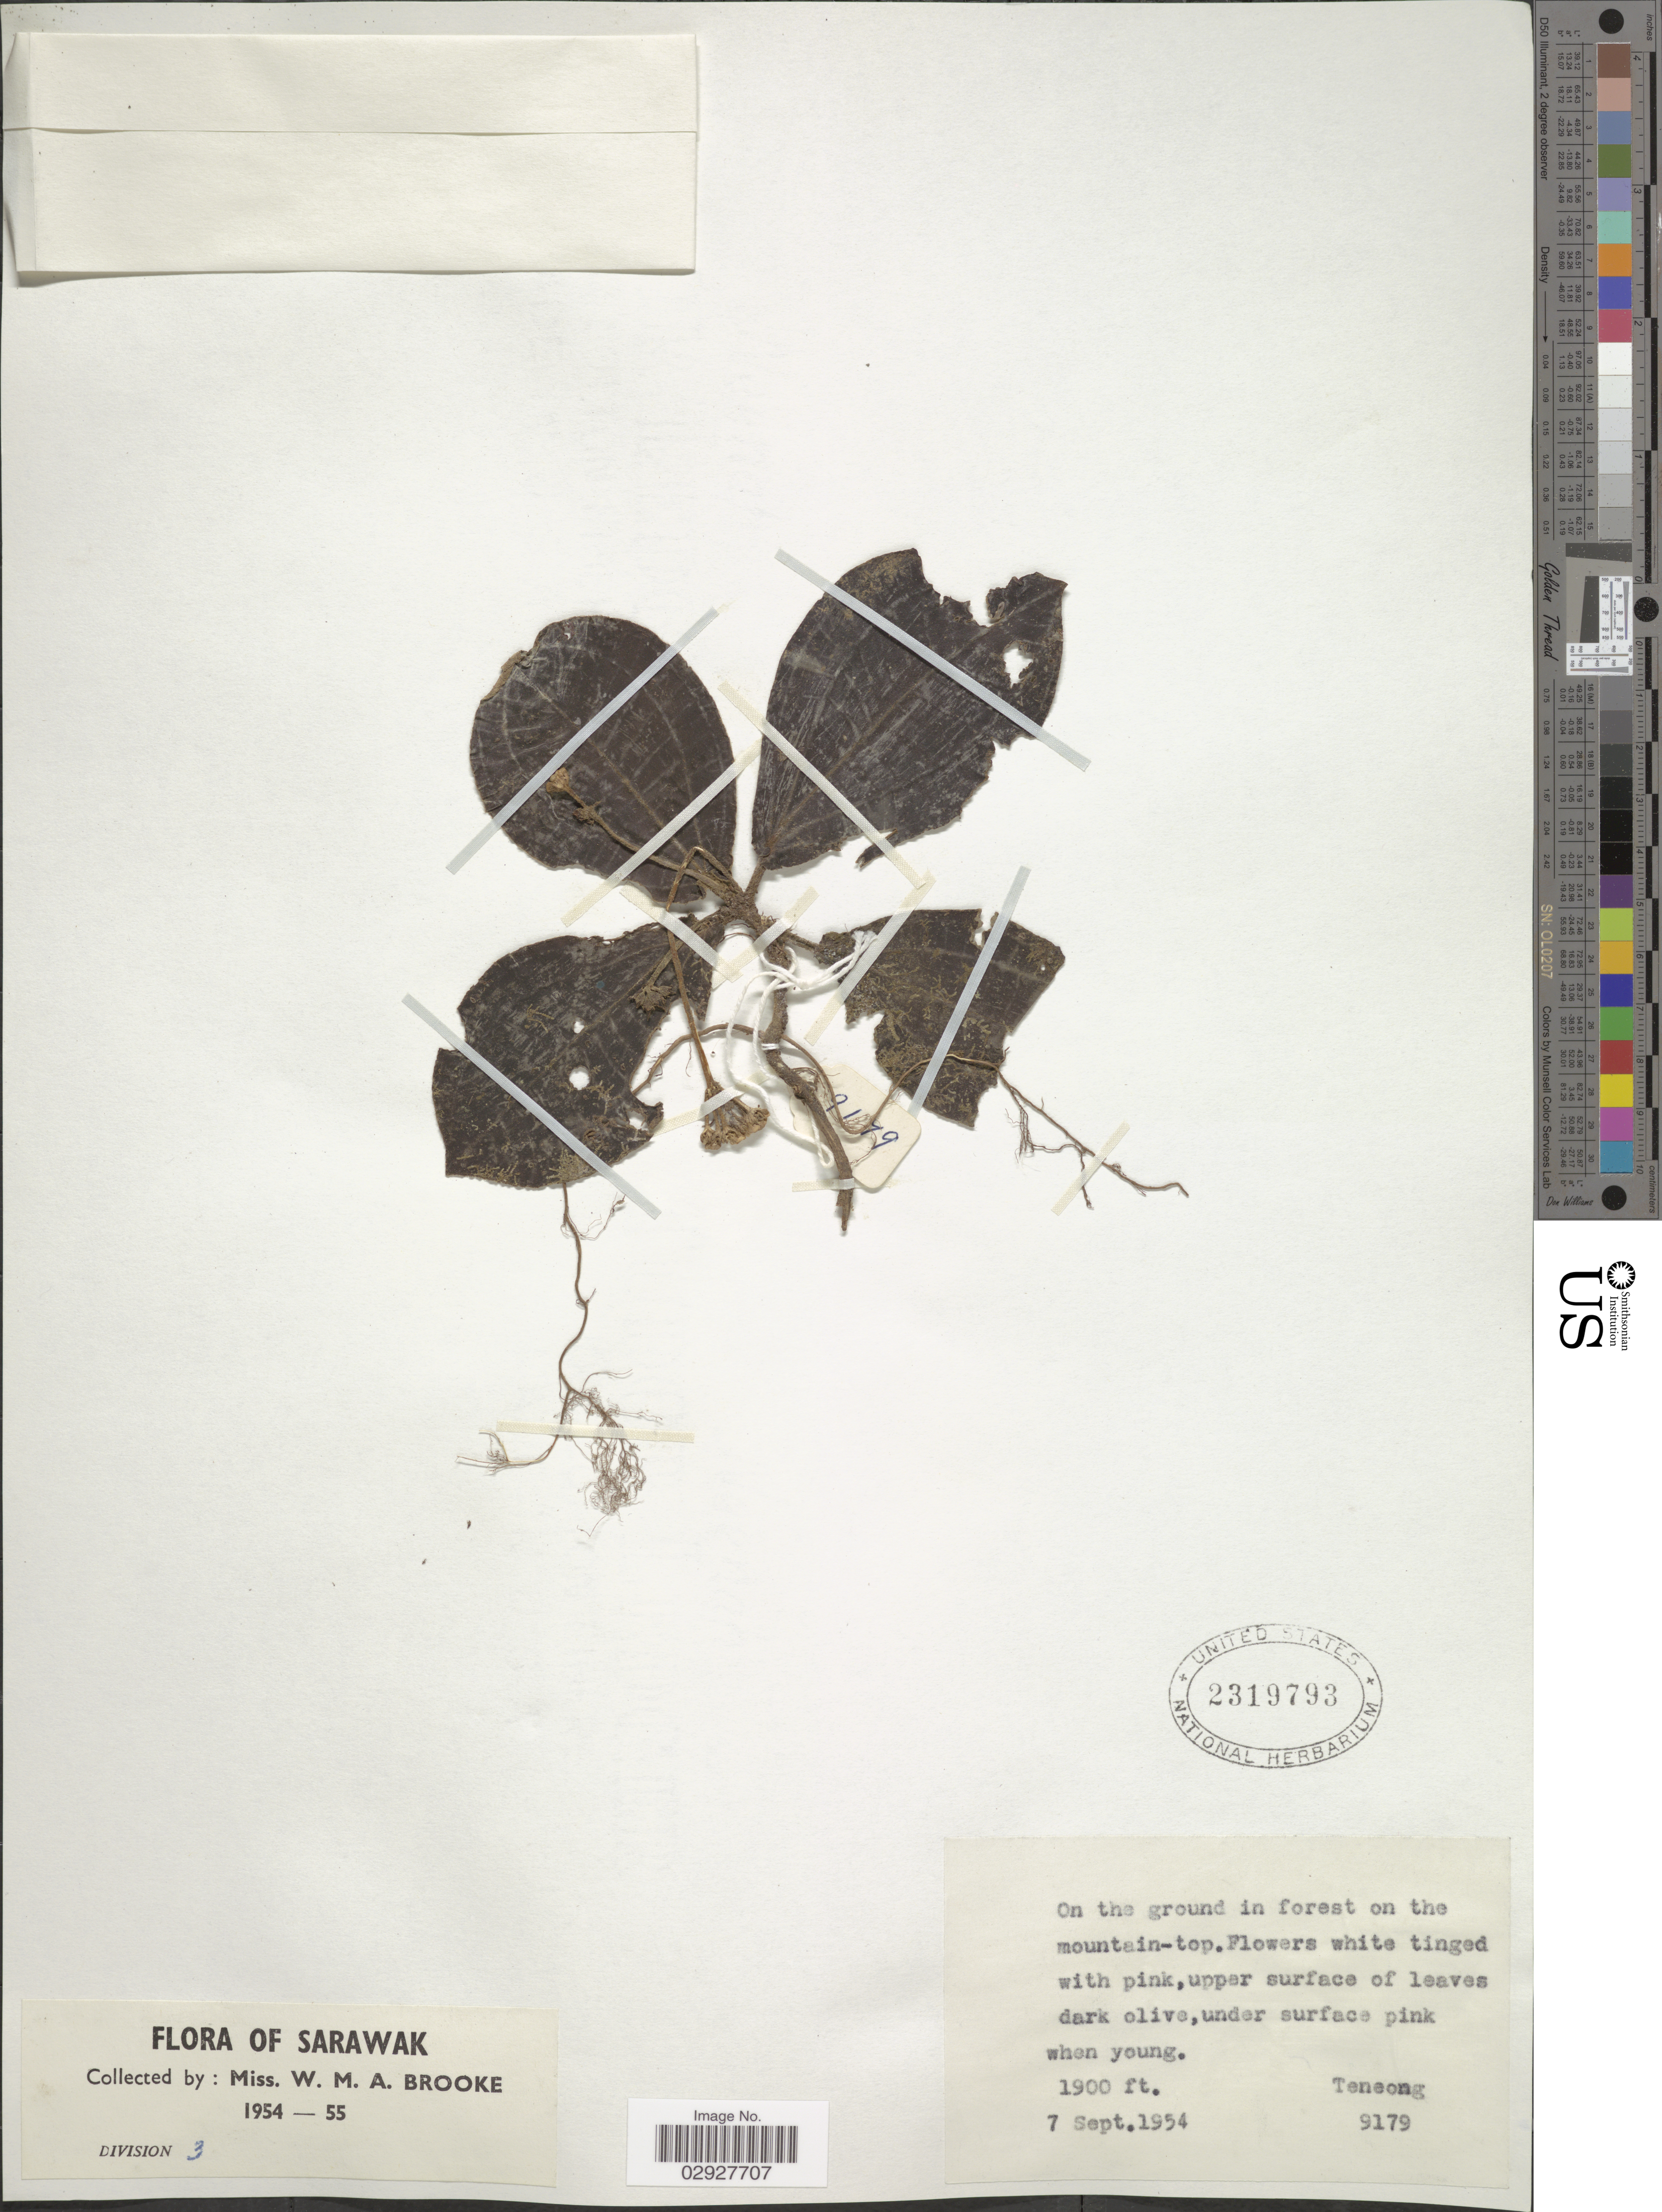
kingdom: Plantae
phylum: Tracheophyta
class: Magnoliopsida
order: Myrtales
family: Melastomataceae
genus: Sonerila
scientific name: Sonerila sp.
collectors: W. Brooke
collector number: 9179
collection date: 1954-09-07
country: Malaysia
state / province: Sarawak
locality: Teneong.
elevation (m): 579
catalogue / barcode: US 2319793